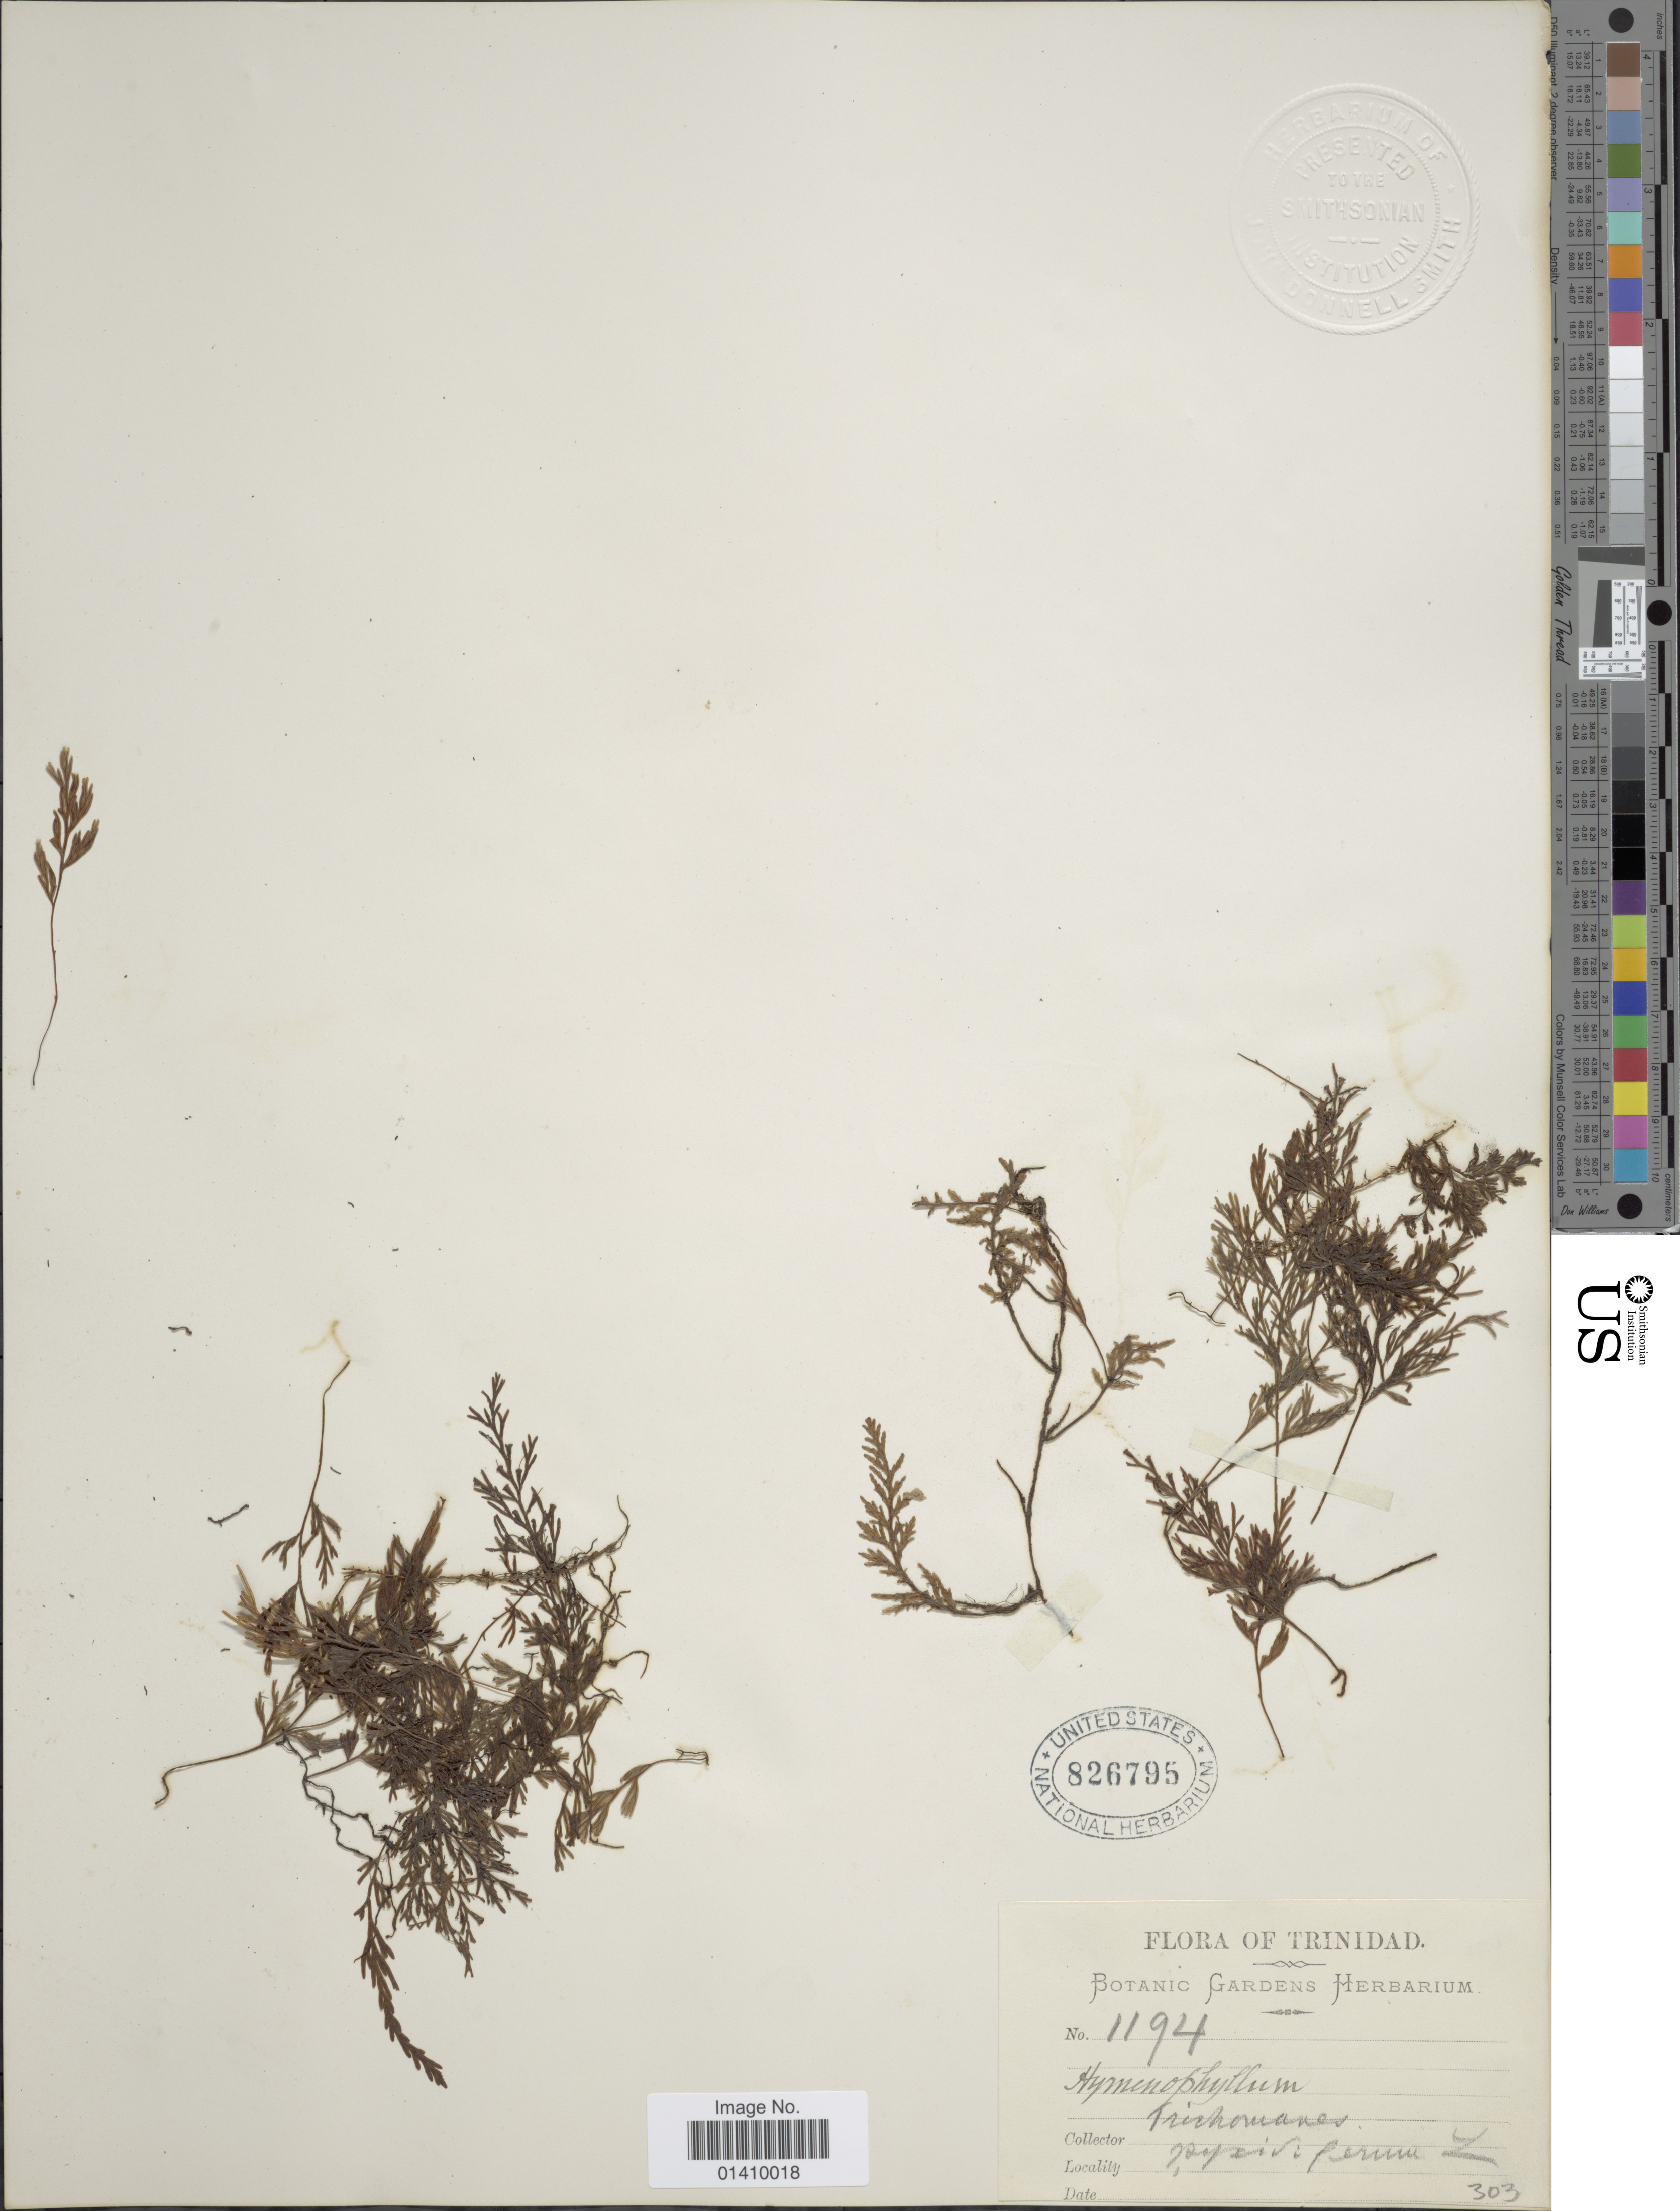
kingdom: Plantae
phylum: Tracheophyta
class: Polypodiopsida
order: Hymenophyllales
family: Hymenophyllaceae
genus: Polyphlebium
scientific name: Polyphlebium hymenophylloides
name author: (Bosch) Ebihara & Dubuisson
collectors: Botanic Gardens Herbarium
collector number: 1194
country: Trinidad and Tobago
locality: Trinidad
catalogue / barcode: US 826795